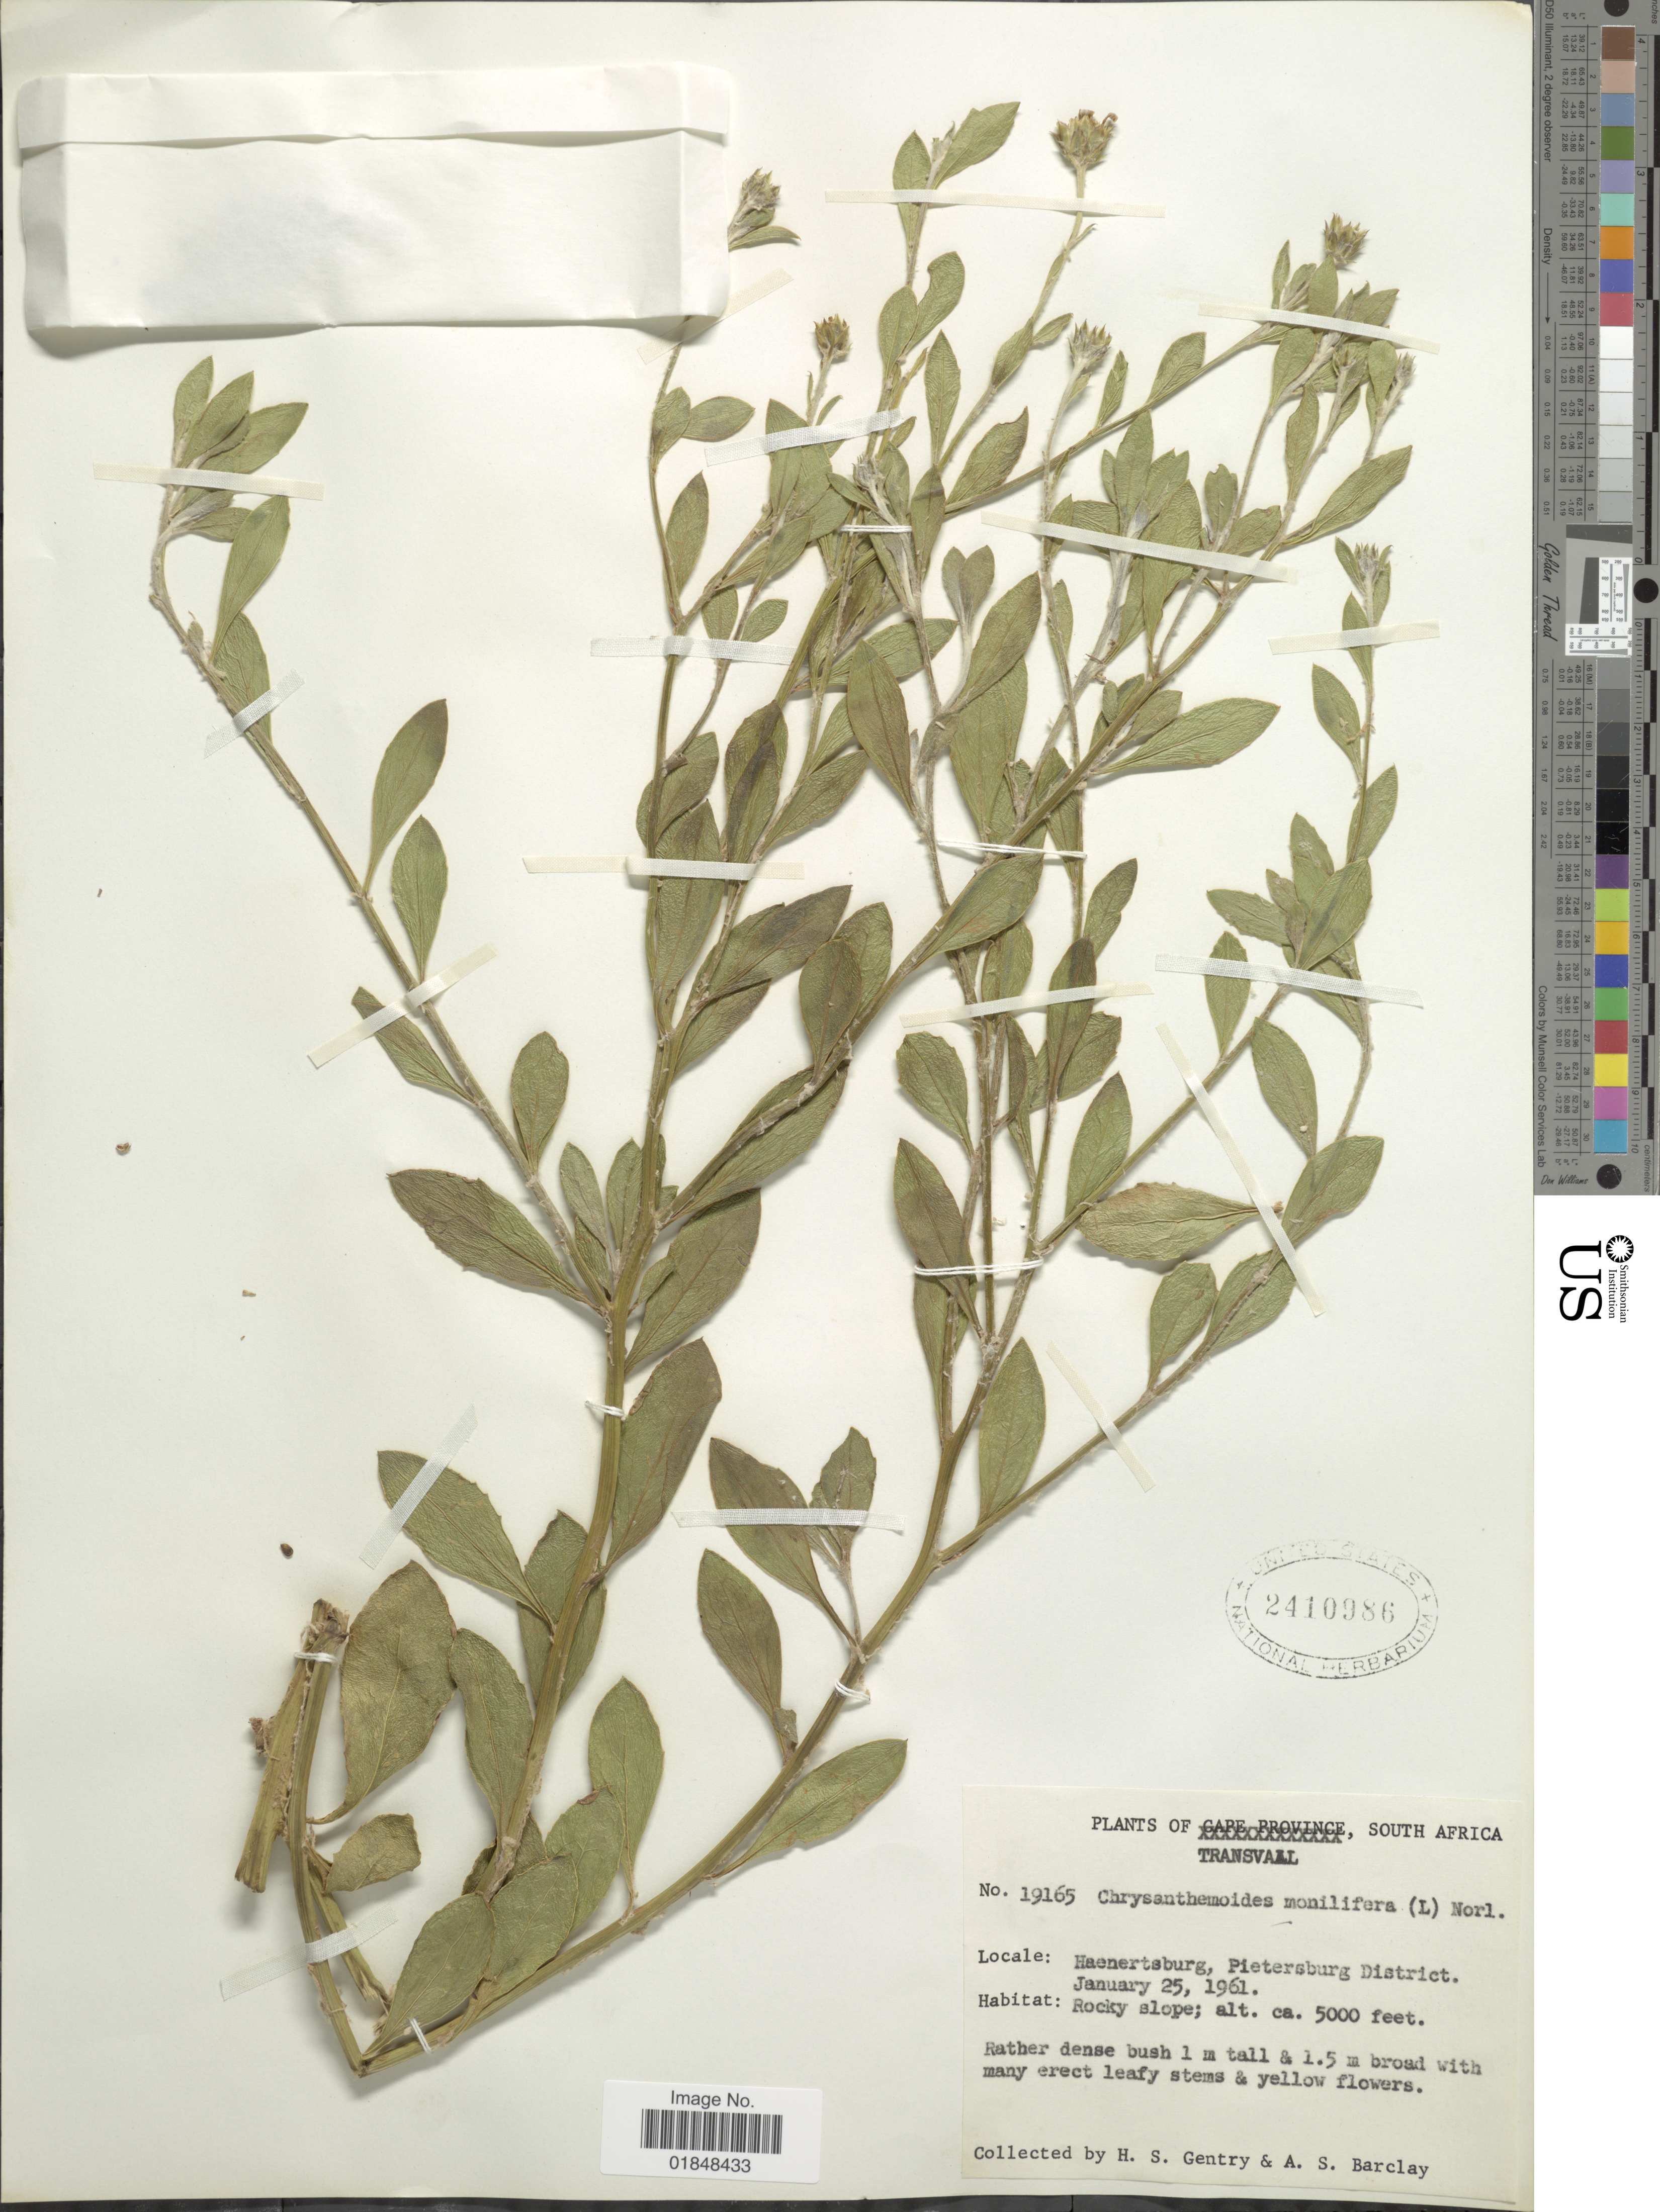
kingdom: Plantae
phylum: Tracheophyta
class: Magnoliopsida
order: Asterales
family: Asteraceae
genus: Chrysanthemoides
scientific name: Chrysanthemoides monilifera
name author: (L.) Norl.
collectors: H. S. Gentry & A. S. Barclay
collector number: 19165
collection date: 1961-01-25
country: South Africa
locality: Transvaal. haenertsburg, Pietersburg District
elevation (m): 1524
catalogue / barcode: US 2410986